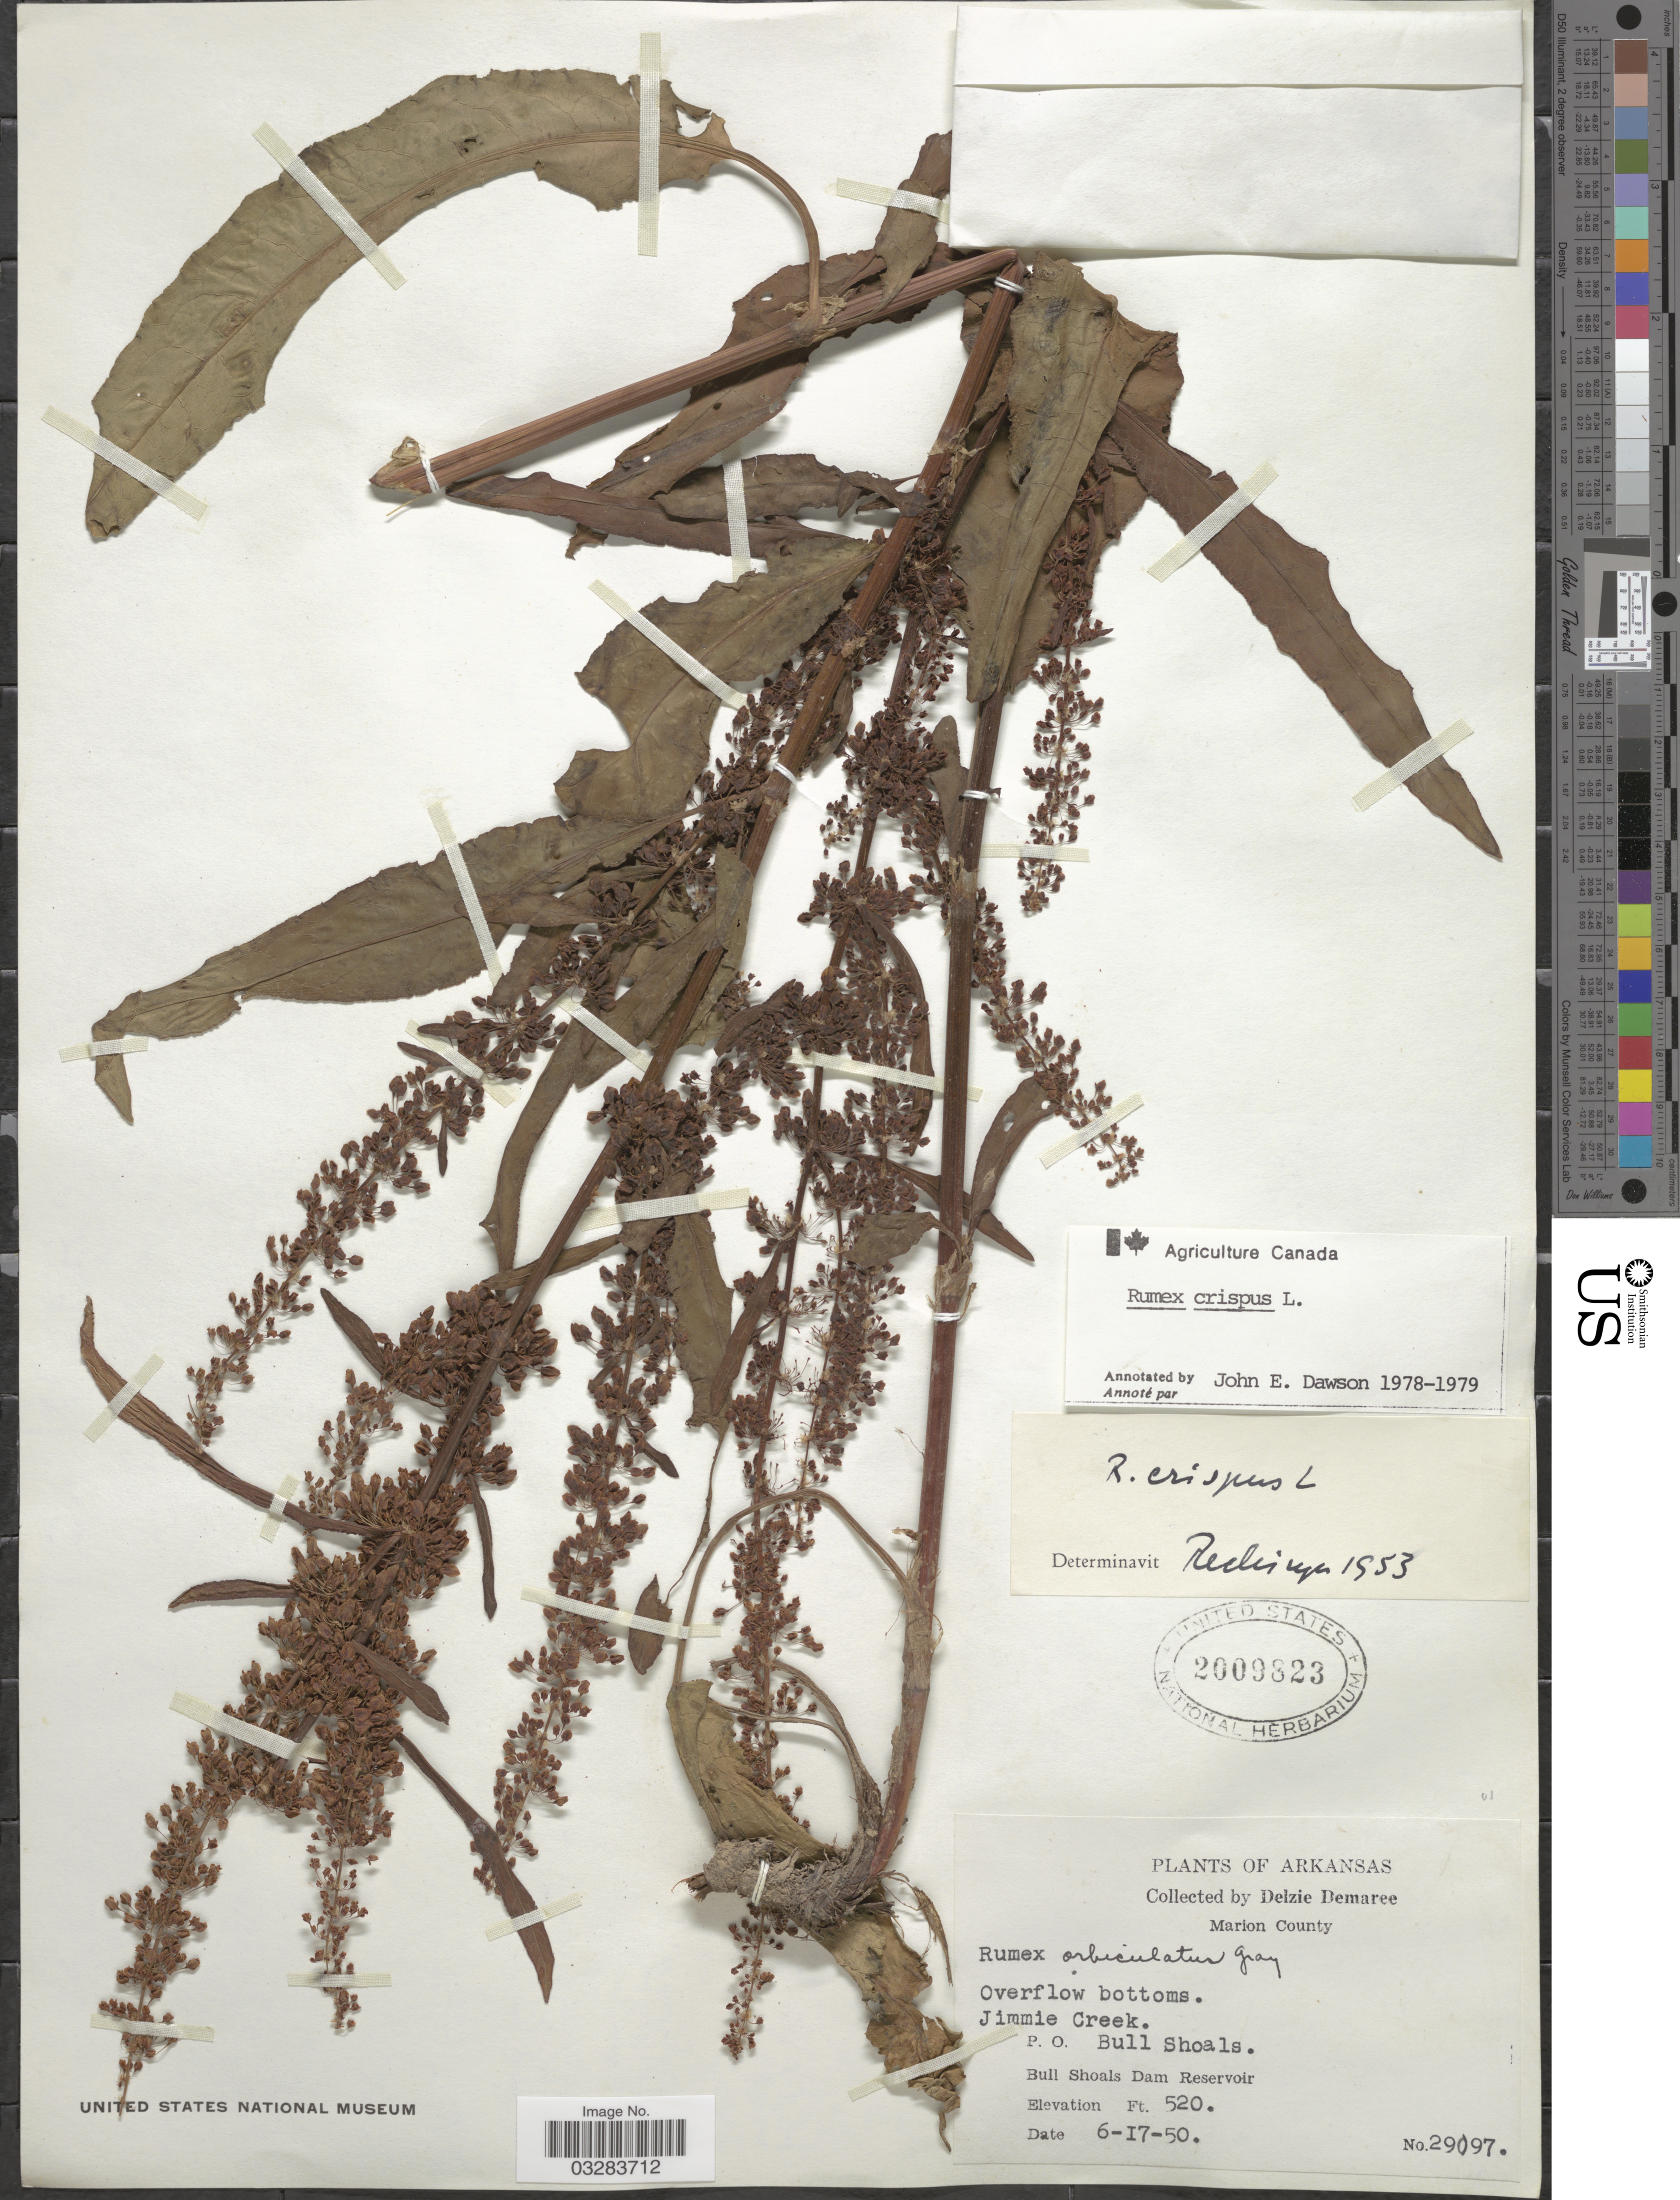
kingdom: Plantae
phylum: Tracheophyta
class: Magnoliopsida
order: Caryophyllales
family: Polygonaceae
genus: Rumex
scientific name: Rumex crispus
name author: L.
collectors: D. Demaree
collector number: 29097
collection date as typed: Transcribed d/m/y: 17/6/50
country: United States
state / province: Arkansas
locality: Marion County, Jimmie Creek, P.O. Bull Shoals. Bull Shoals Dam Reservoir.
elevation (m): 158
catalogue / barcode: US 2009823